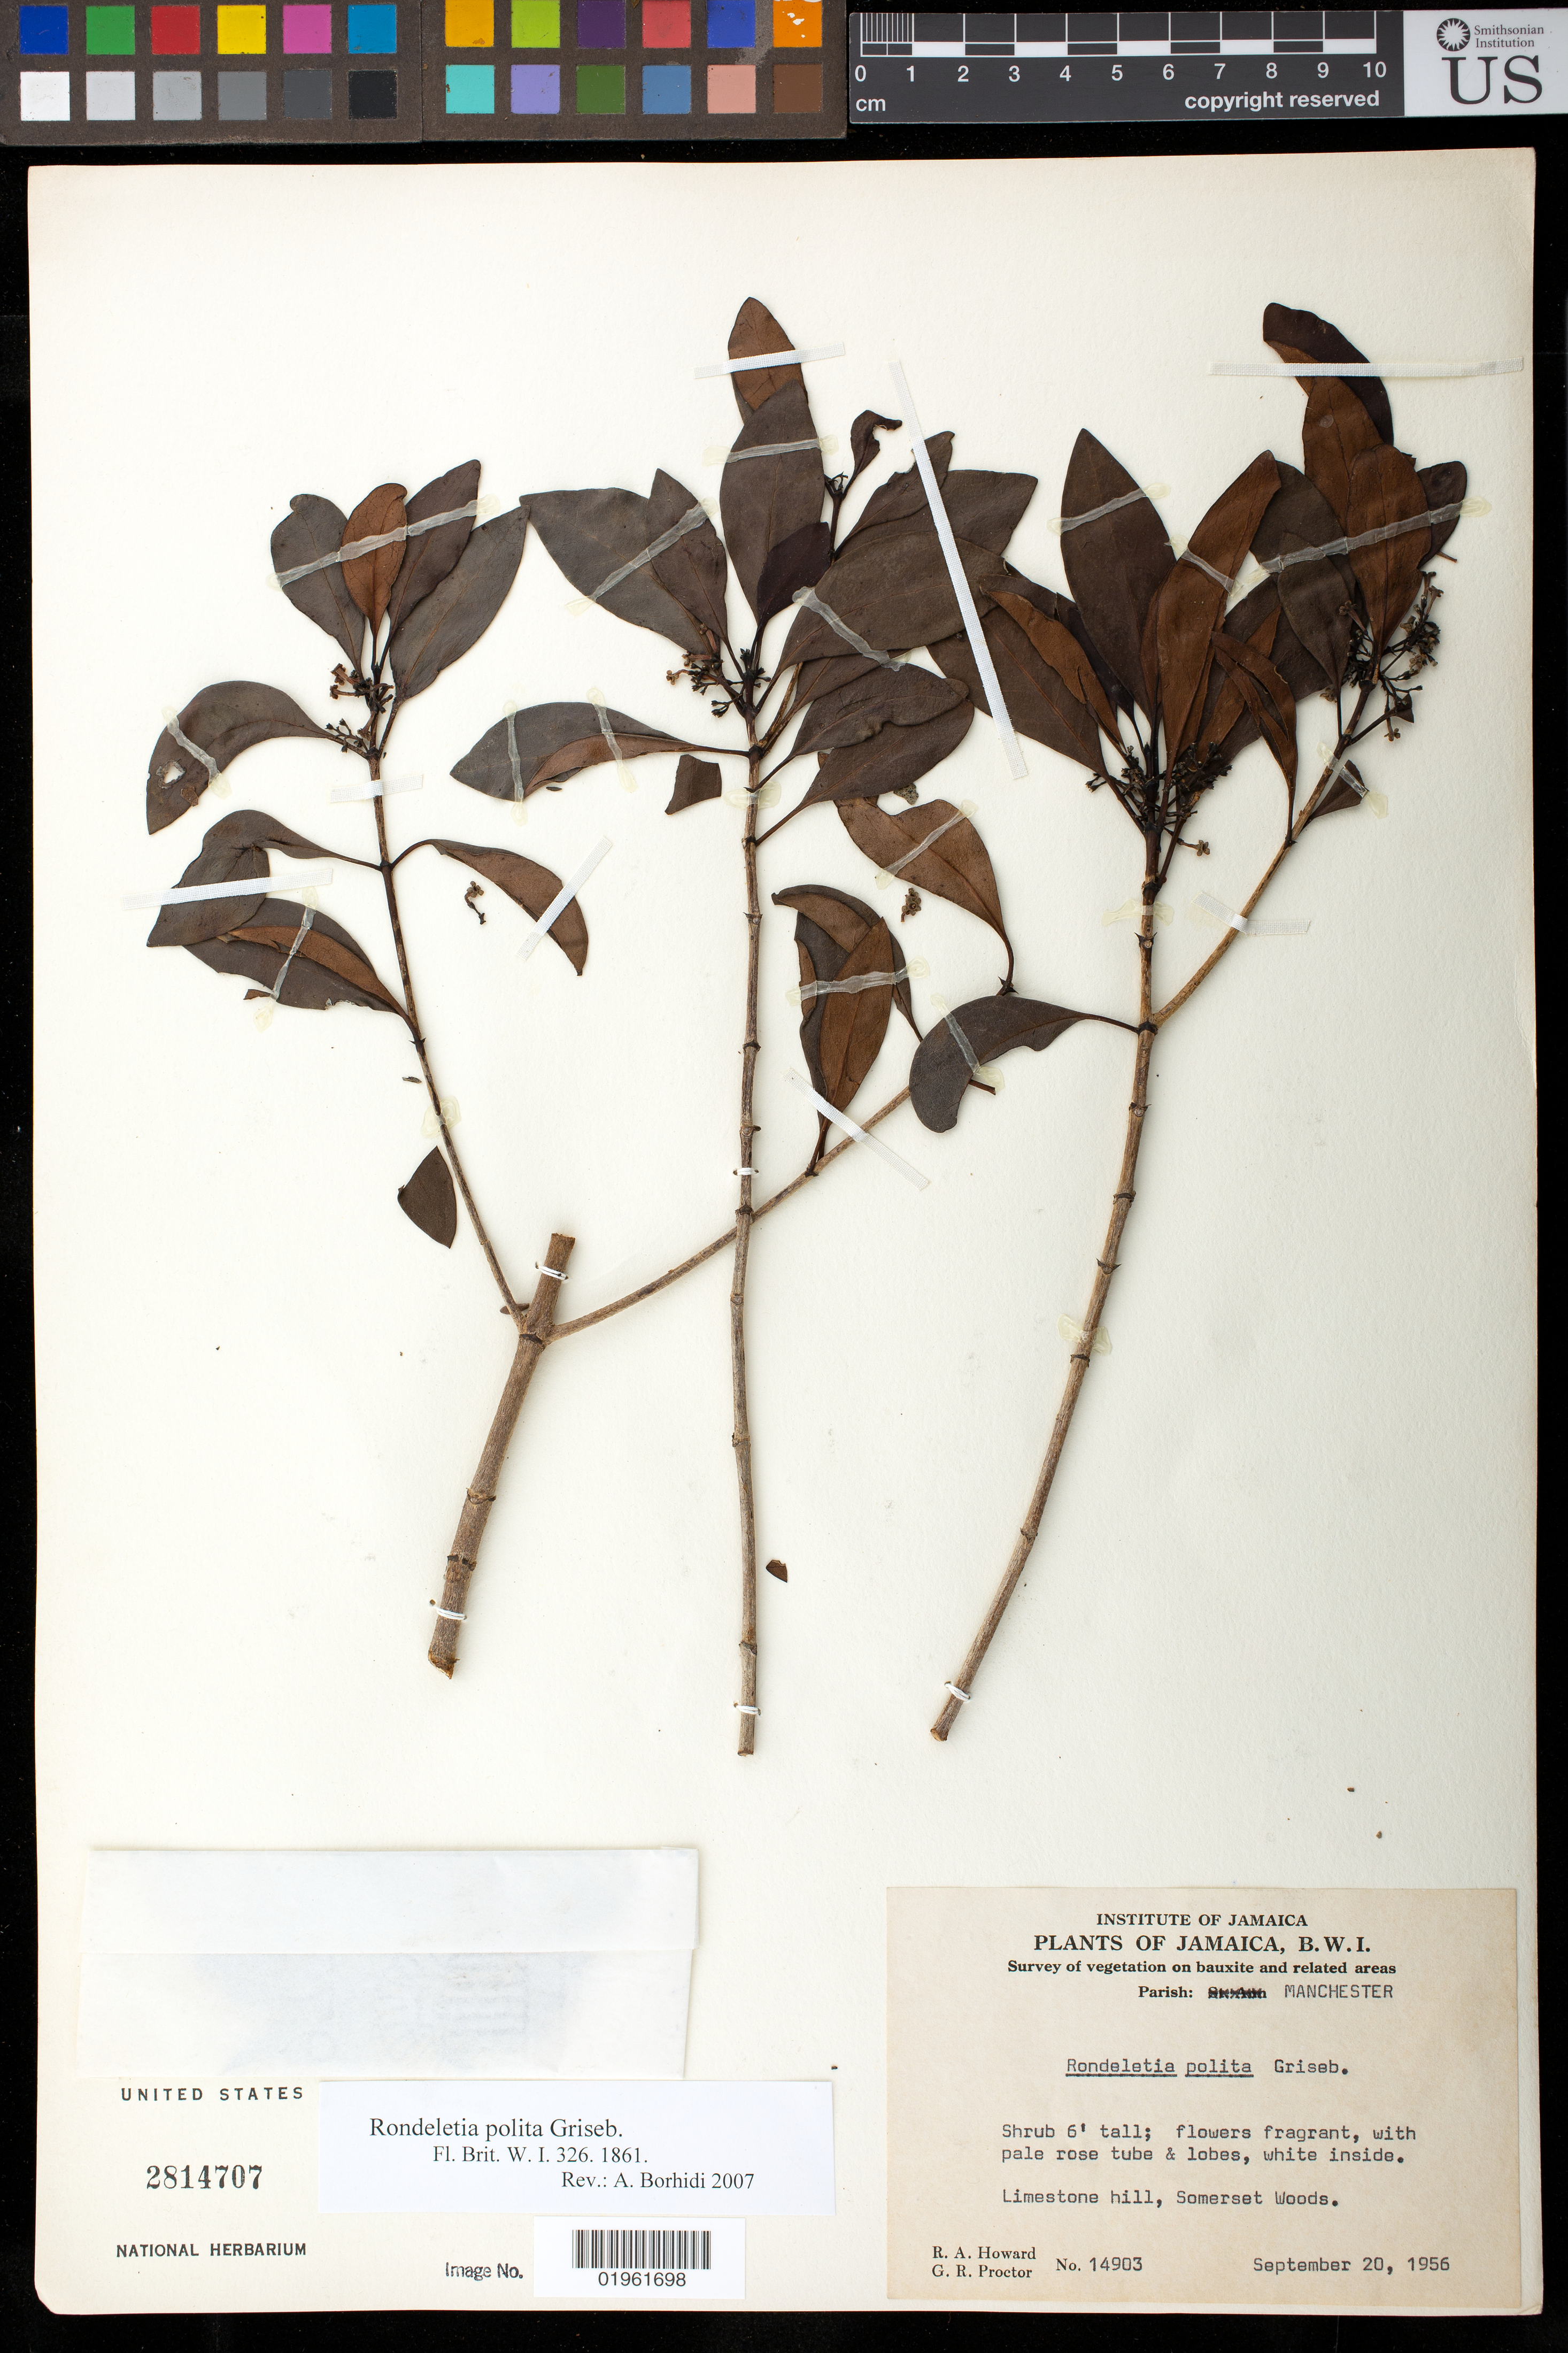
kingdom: Plantae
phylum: Tracheophyta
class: Magnoliopsida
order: Gentianales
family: Rubiaceae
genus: Rondeletia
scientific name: Rondeletia polita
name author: Griseb.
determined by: Borhidi, Attila L.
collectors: R. A. Howard & G. R. Proctor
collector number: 14903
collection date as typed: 20 Sep 1956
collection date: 1956-09-20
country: Jamaica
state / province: Manchester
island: Jamaica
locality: Limestone cliff, Somerset Woods.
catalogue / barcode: US 2814707